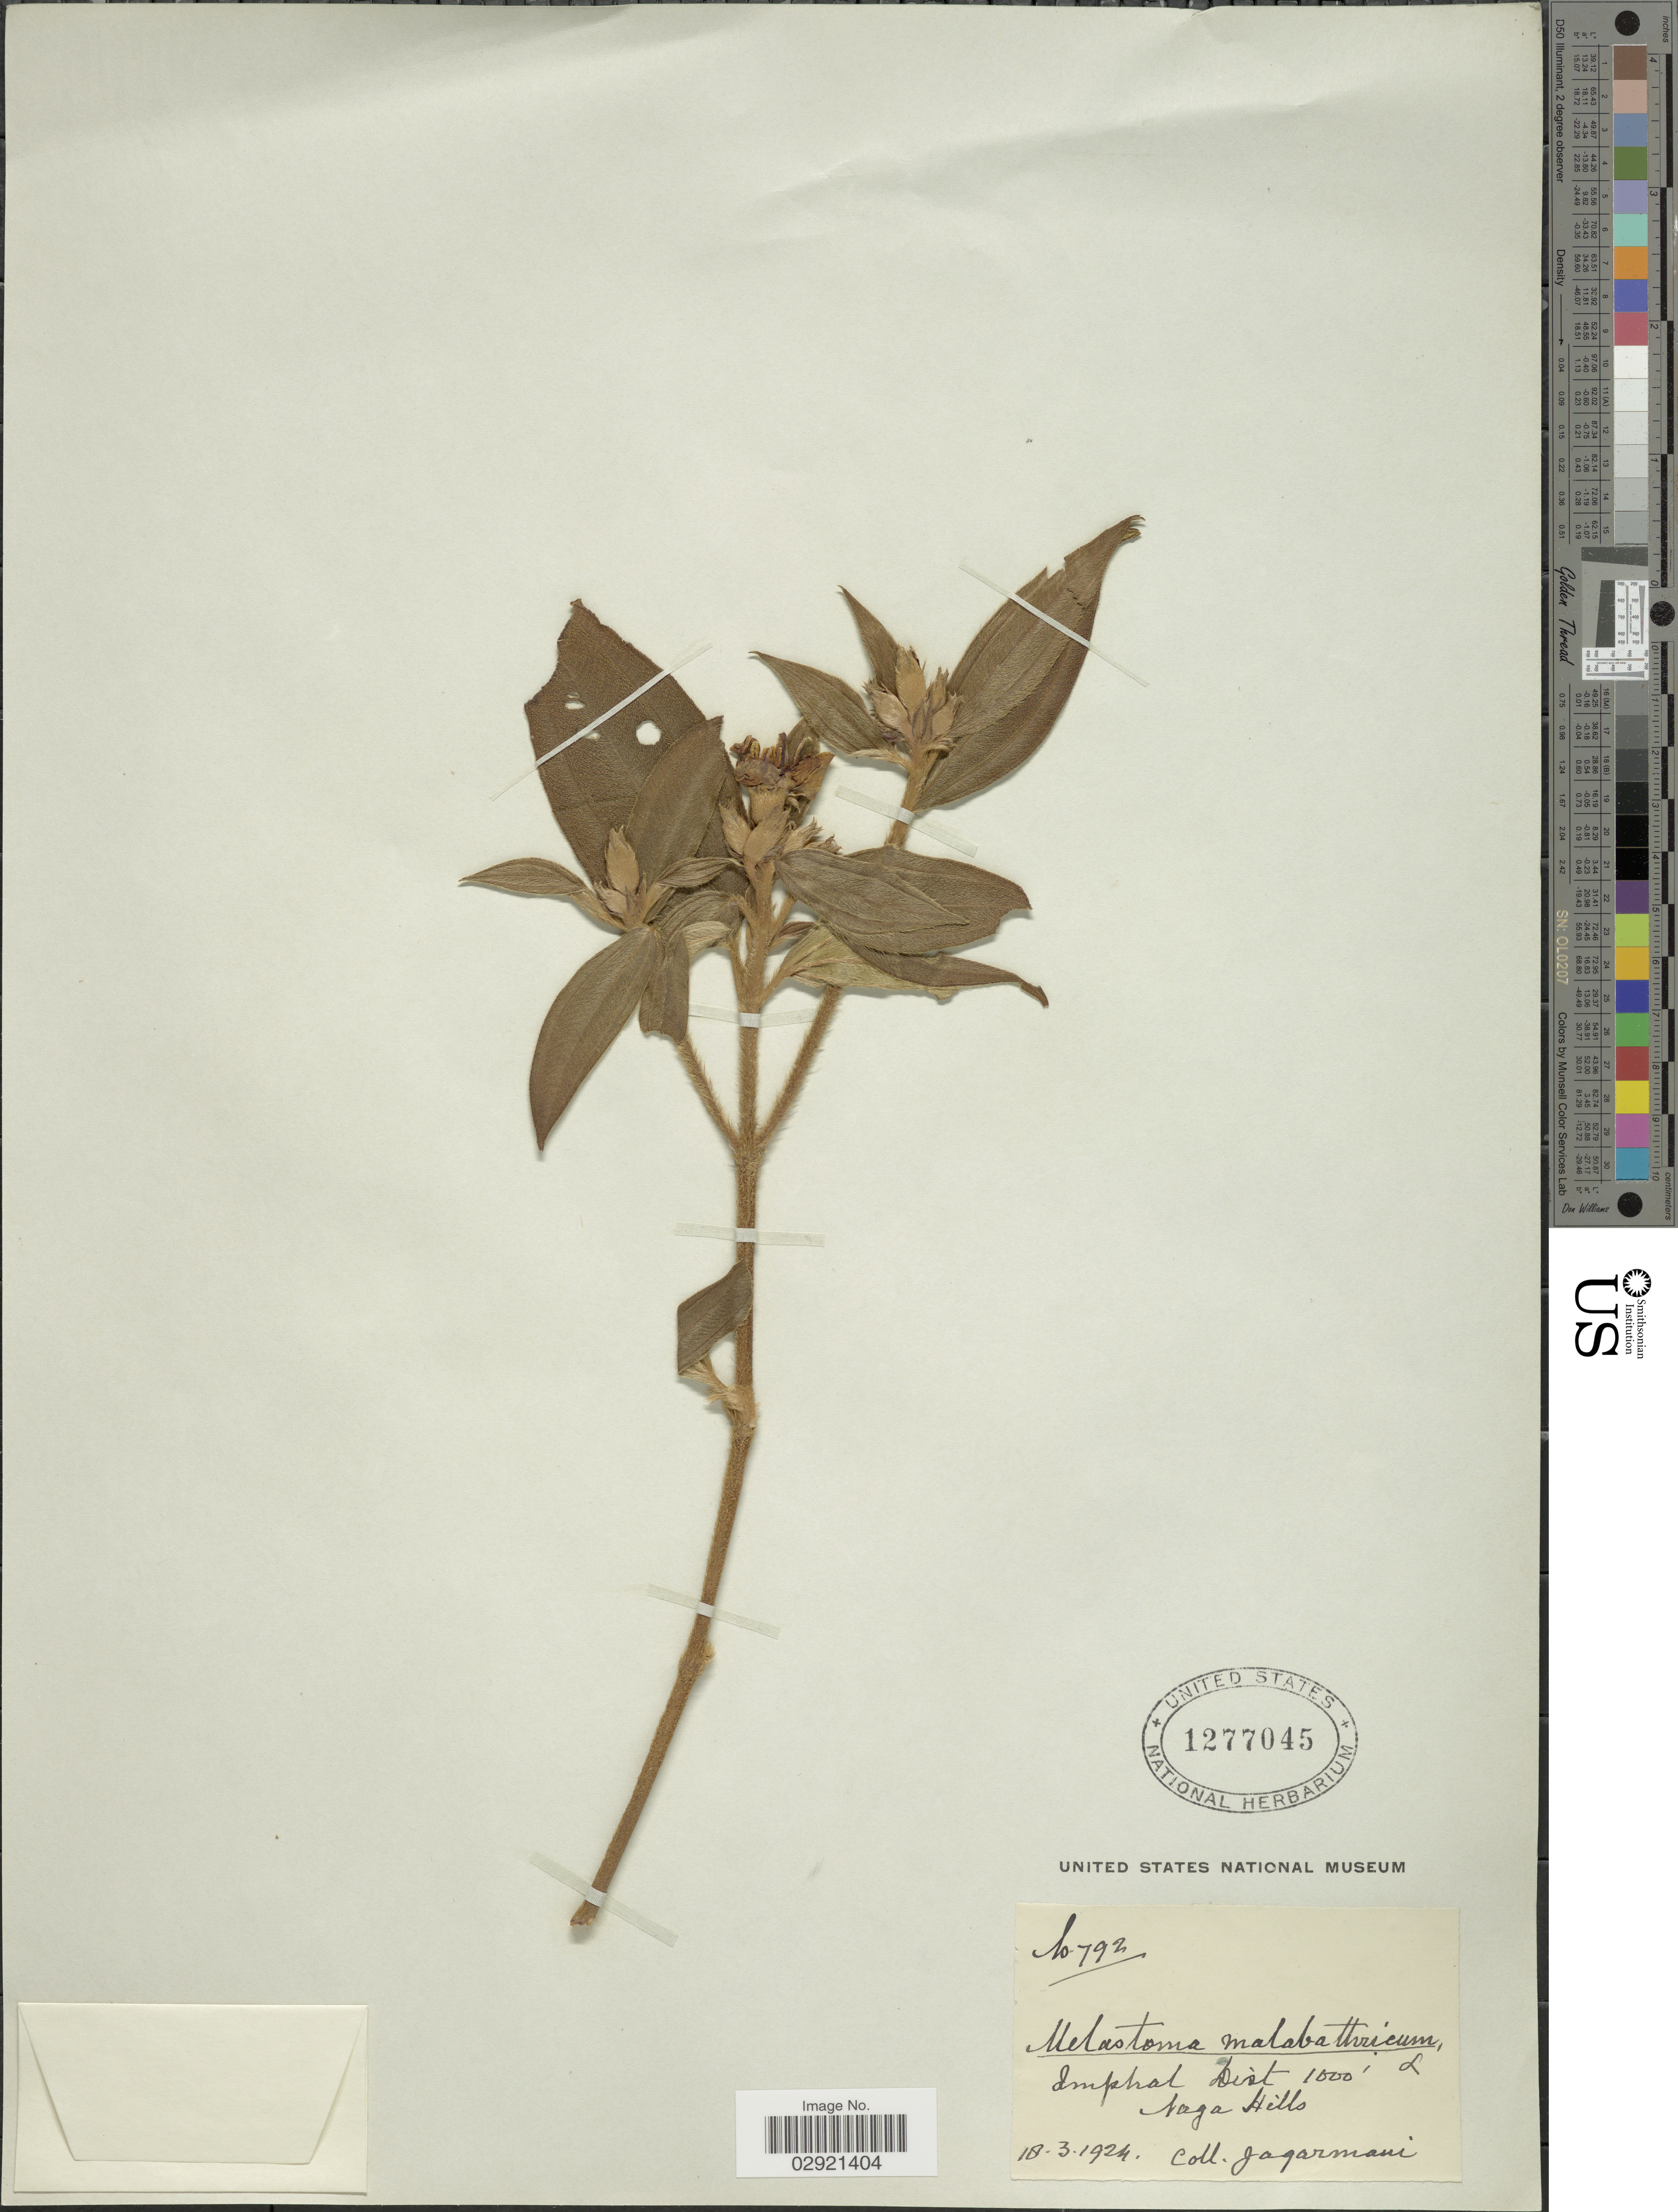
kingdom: Plantae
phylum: Tracheophyta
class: Magnoliopsida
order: Myrtales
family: Melastomataceae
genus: Melastoma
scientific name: Melastoma malabathricum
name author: L.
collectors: -. Jagarmani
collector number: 792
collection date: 1924-03-10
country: India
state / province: Nagaland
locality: Imphal Dist., Naga Hills.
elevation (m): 305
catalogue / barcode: US 1277045